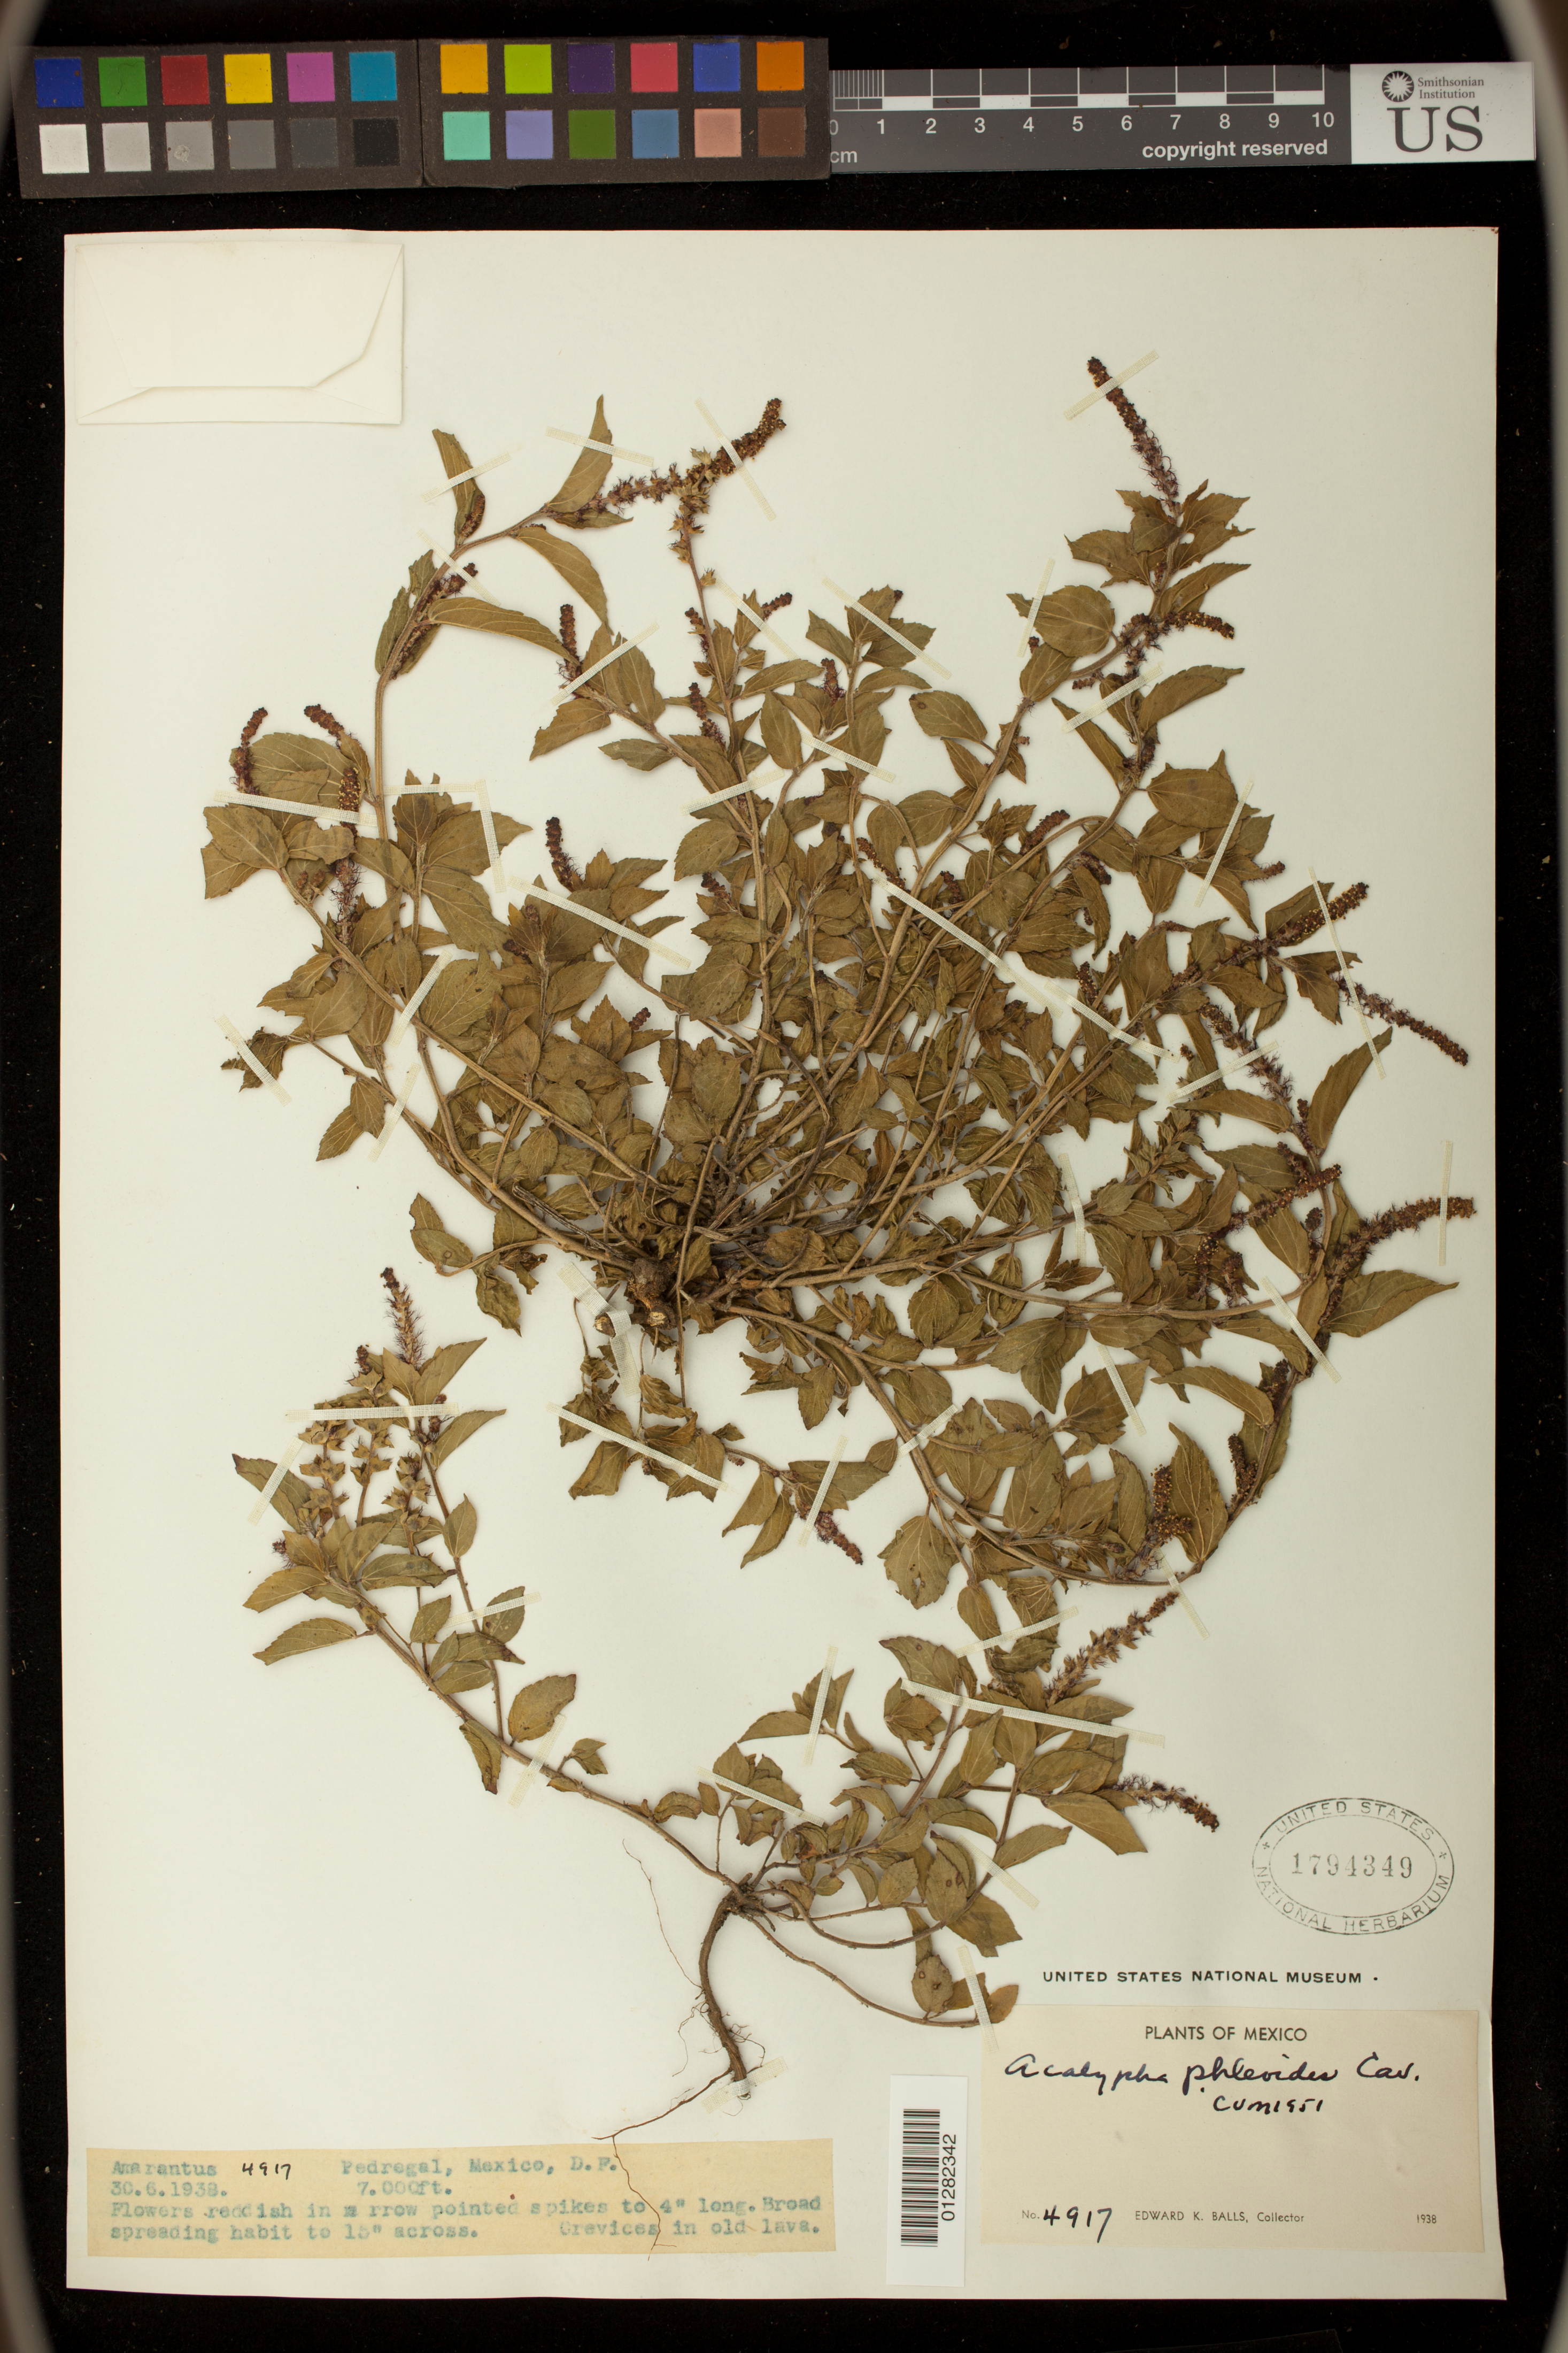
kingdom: Plantae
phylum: Tracheophyta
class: Magnoliopsida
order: Malpighiales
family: Euphorbiaceae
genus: Acalypha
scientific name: Acalypha phleoides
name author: Cav.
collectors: F. Salazar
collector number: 4917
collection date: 1938-06-30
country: Mexico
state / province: Distrito Federal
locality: Pedregal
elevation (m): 2134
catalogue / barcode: US 1794349